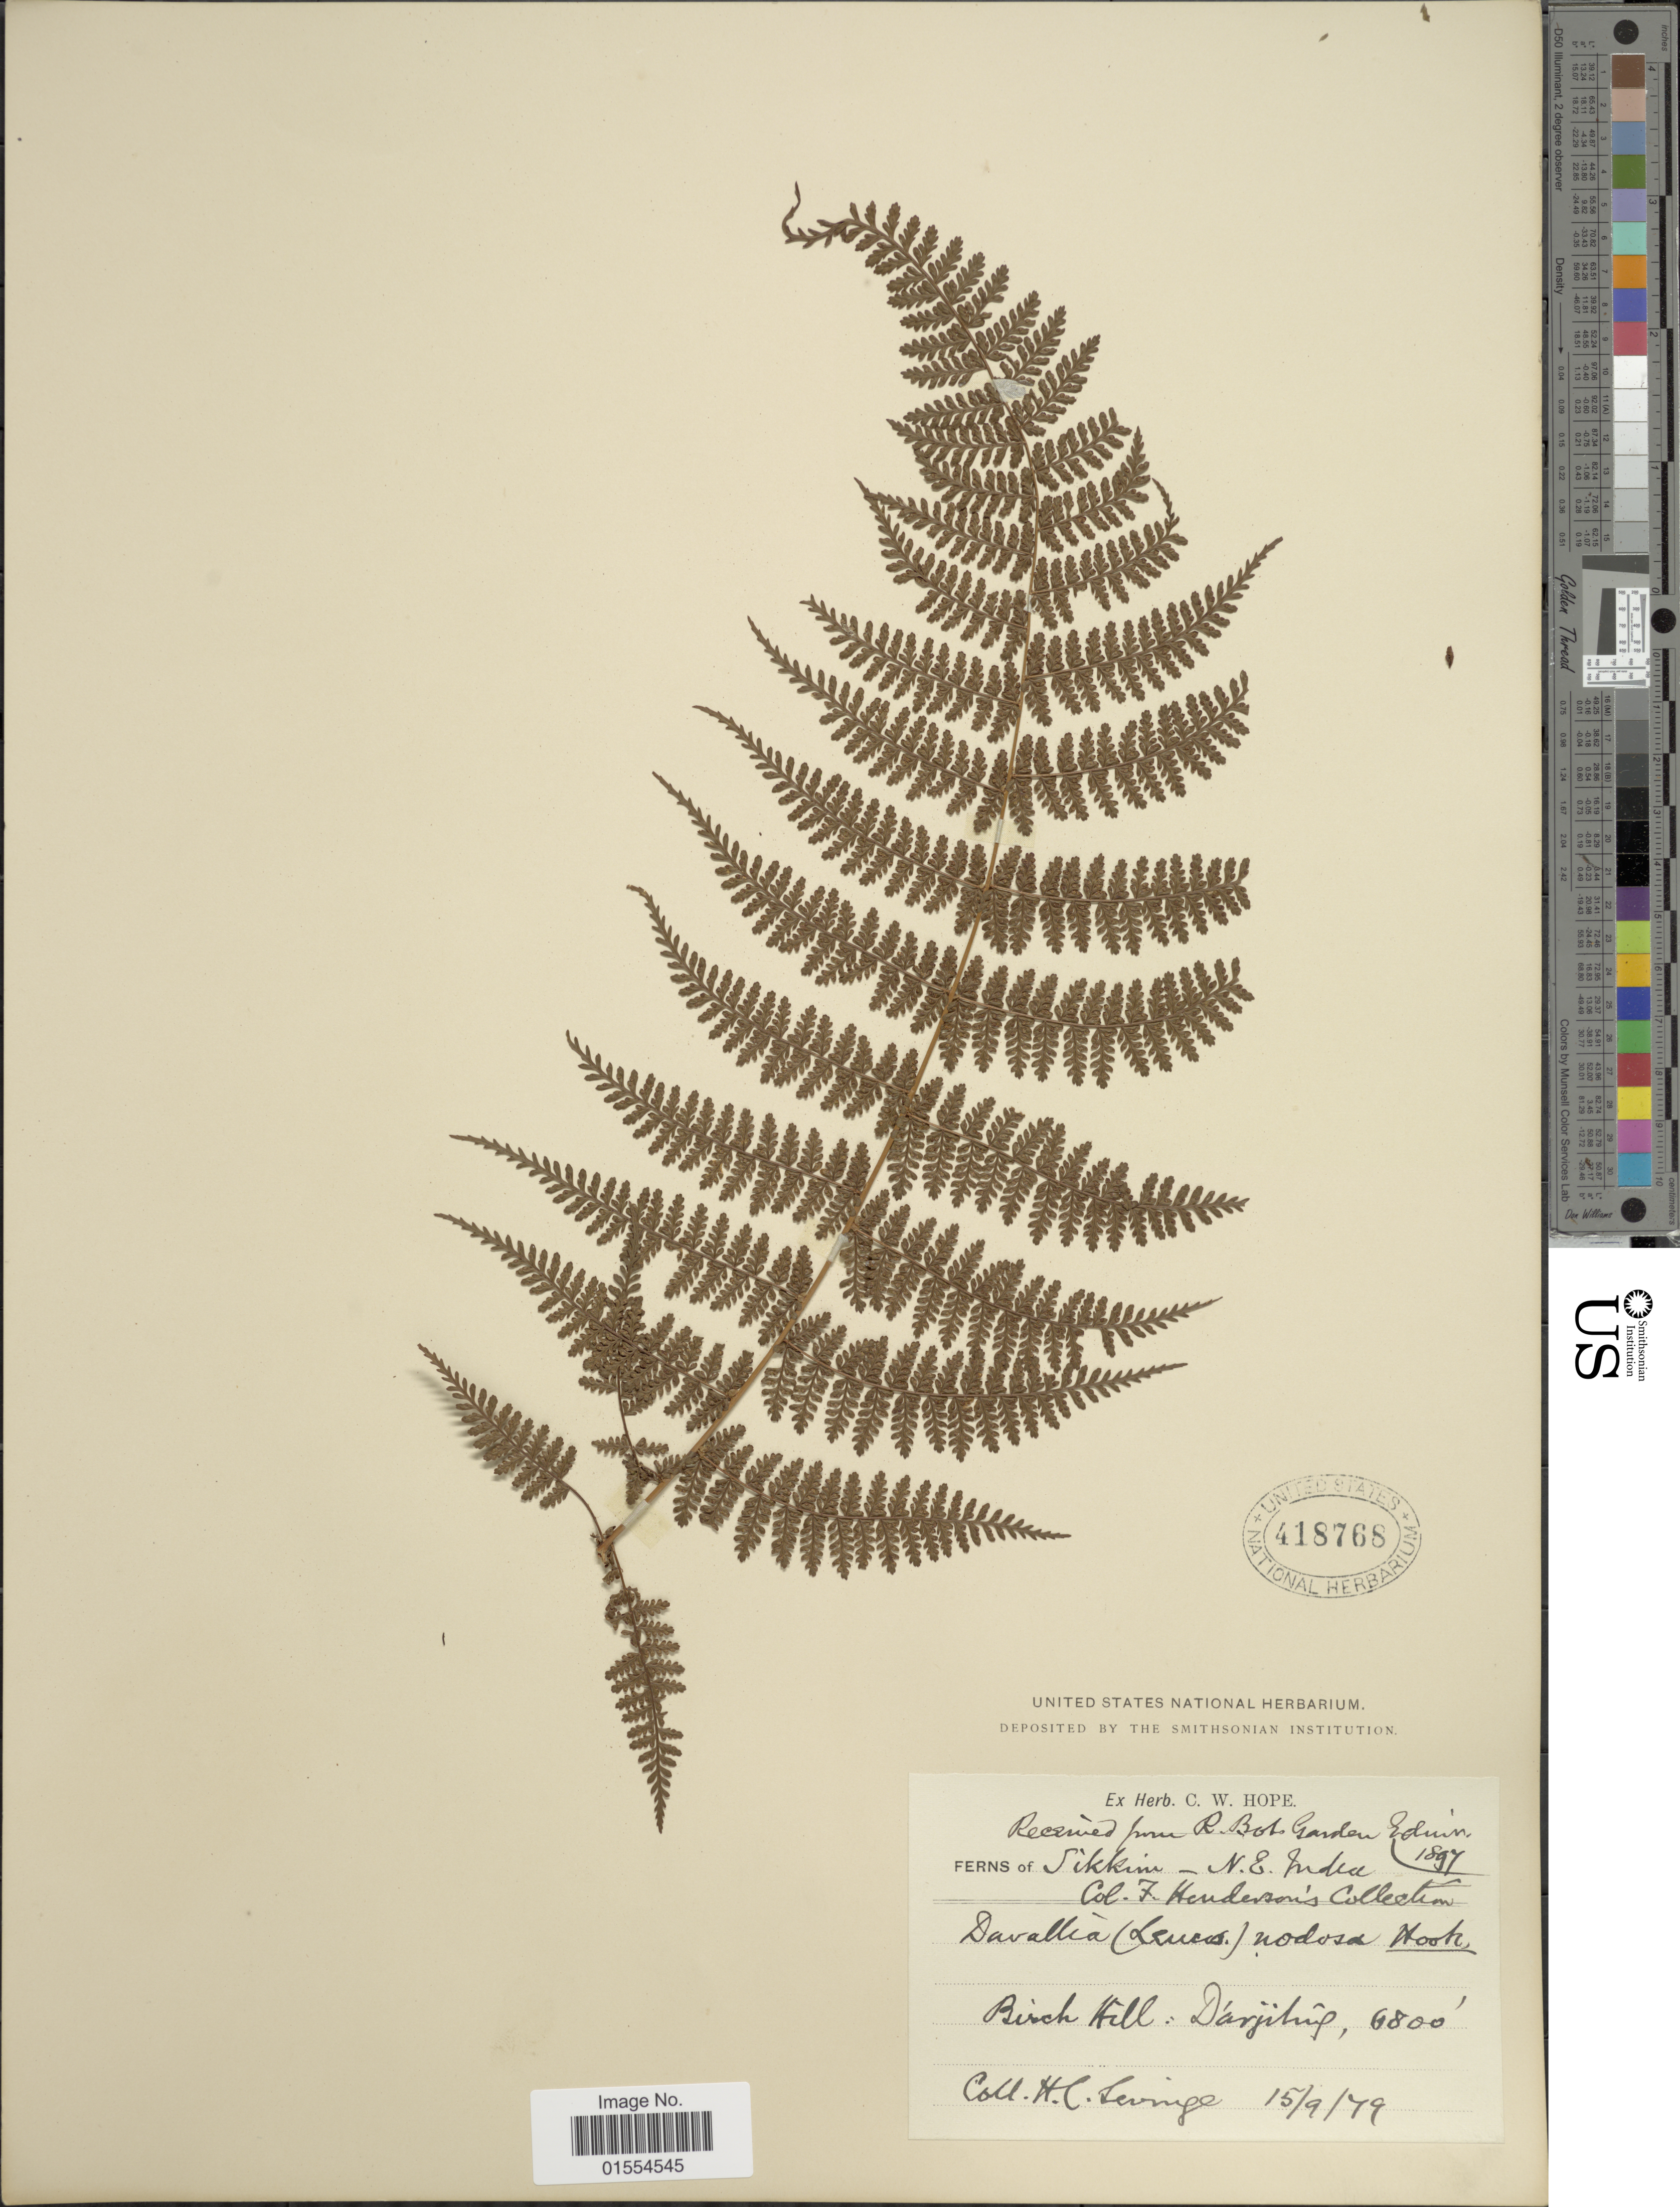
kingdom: Plantae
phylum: Tracheophyta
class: Polypodiopsida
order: Polypodiales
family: Dryopteridaceae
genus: Dryopteris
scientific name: Dryopteris nodosa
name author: (C. Presl) Li Bing Zhang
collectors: H. Levinge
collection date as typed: Transcribed d/m/y: 15/9/79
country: India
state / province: West Bengal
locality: Sikkim, N.E. India, Birch Hill: Darjiling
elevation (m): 2073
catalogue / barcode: US 418768